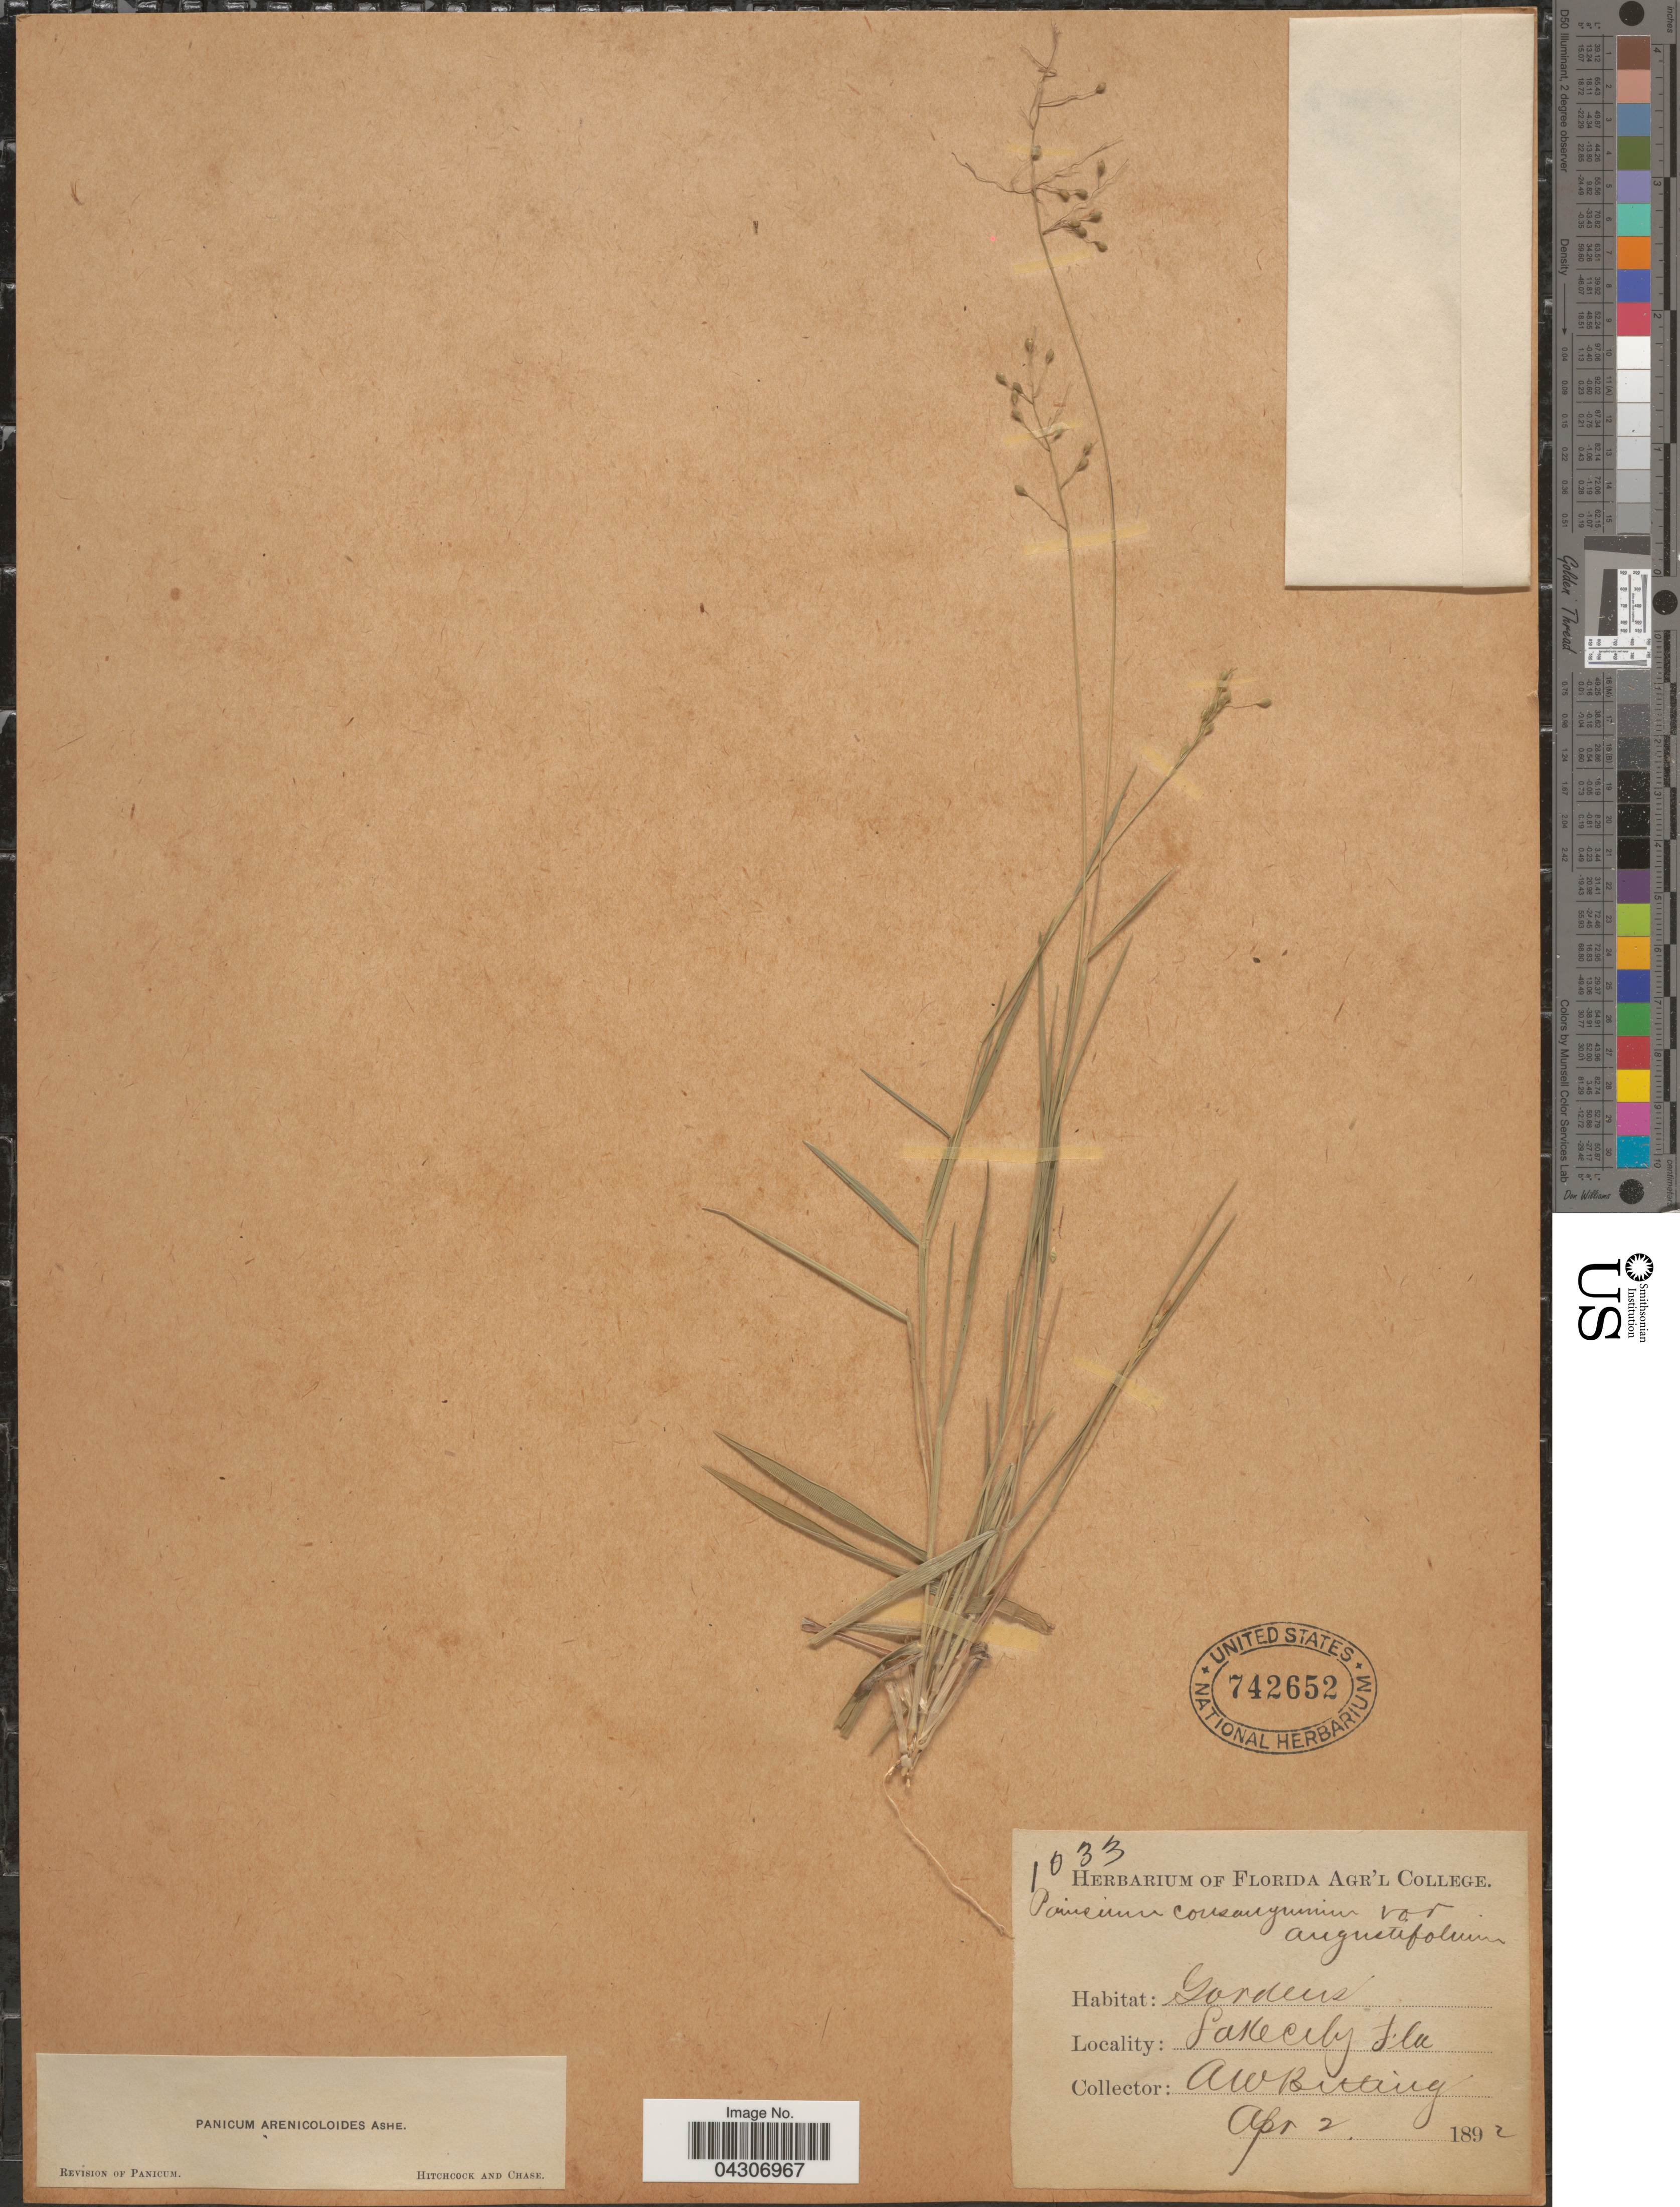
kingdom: Plantae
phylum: Tracheophyta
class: Liliopsida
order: Poales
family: Poaceae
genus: Dichanthelium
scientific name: Dichanthelium aciculare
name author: (Desv. ex Poir.) Gould & C.A. Clark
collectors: A. Bitting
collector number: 1033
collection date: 1892-04-02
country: United States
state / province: Florida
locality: Gardens. Lake City.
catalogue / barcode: US 742652